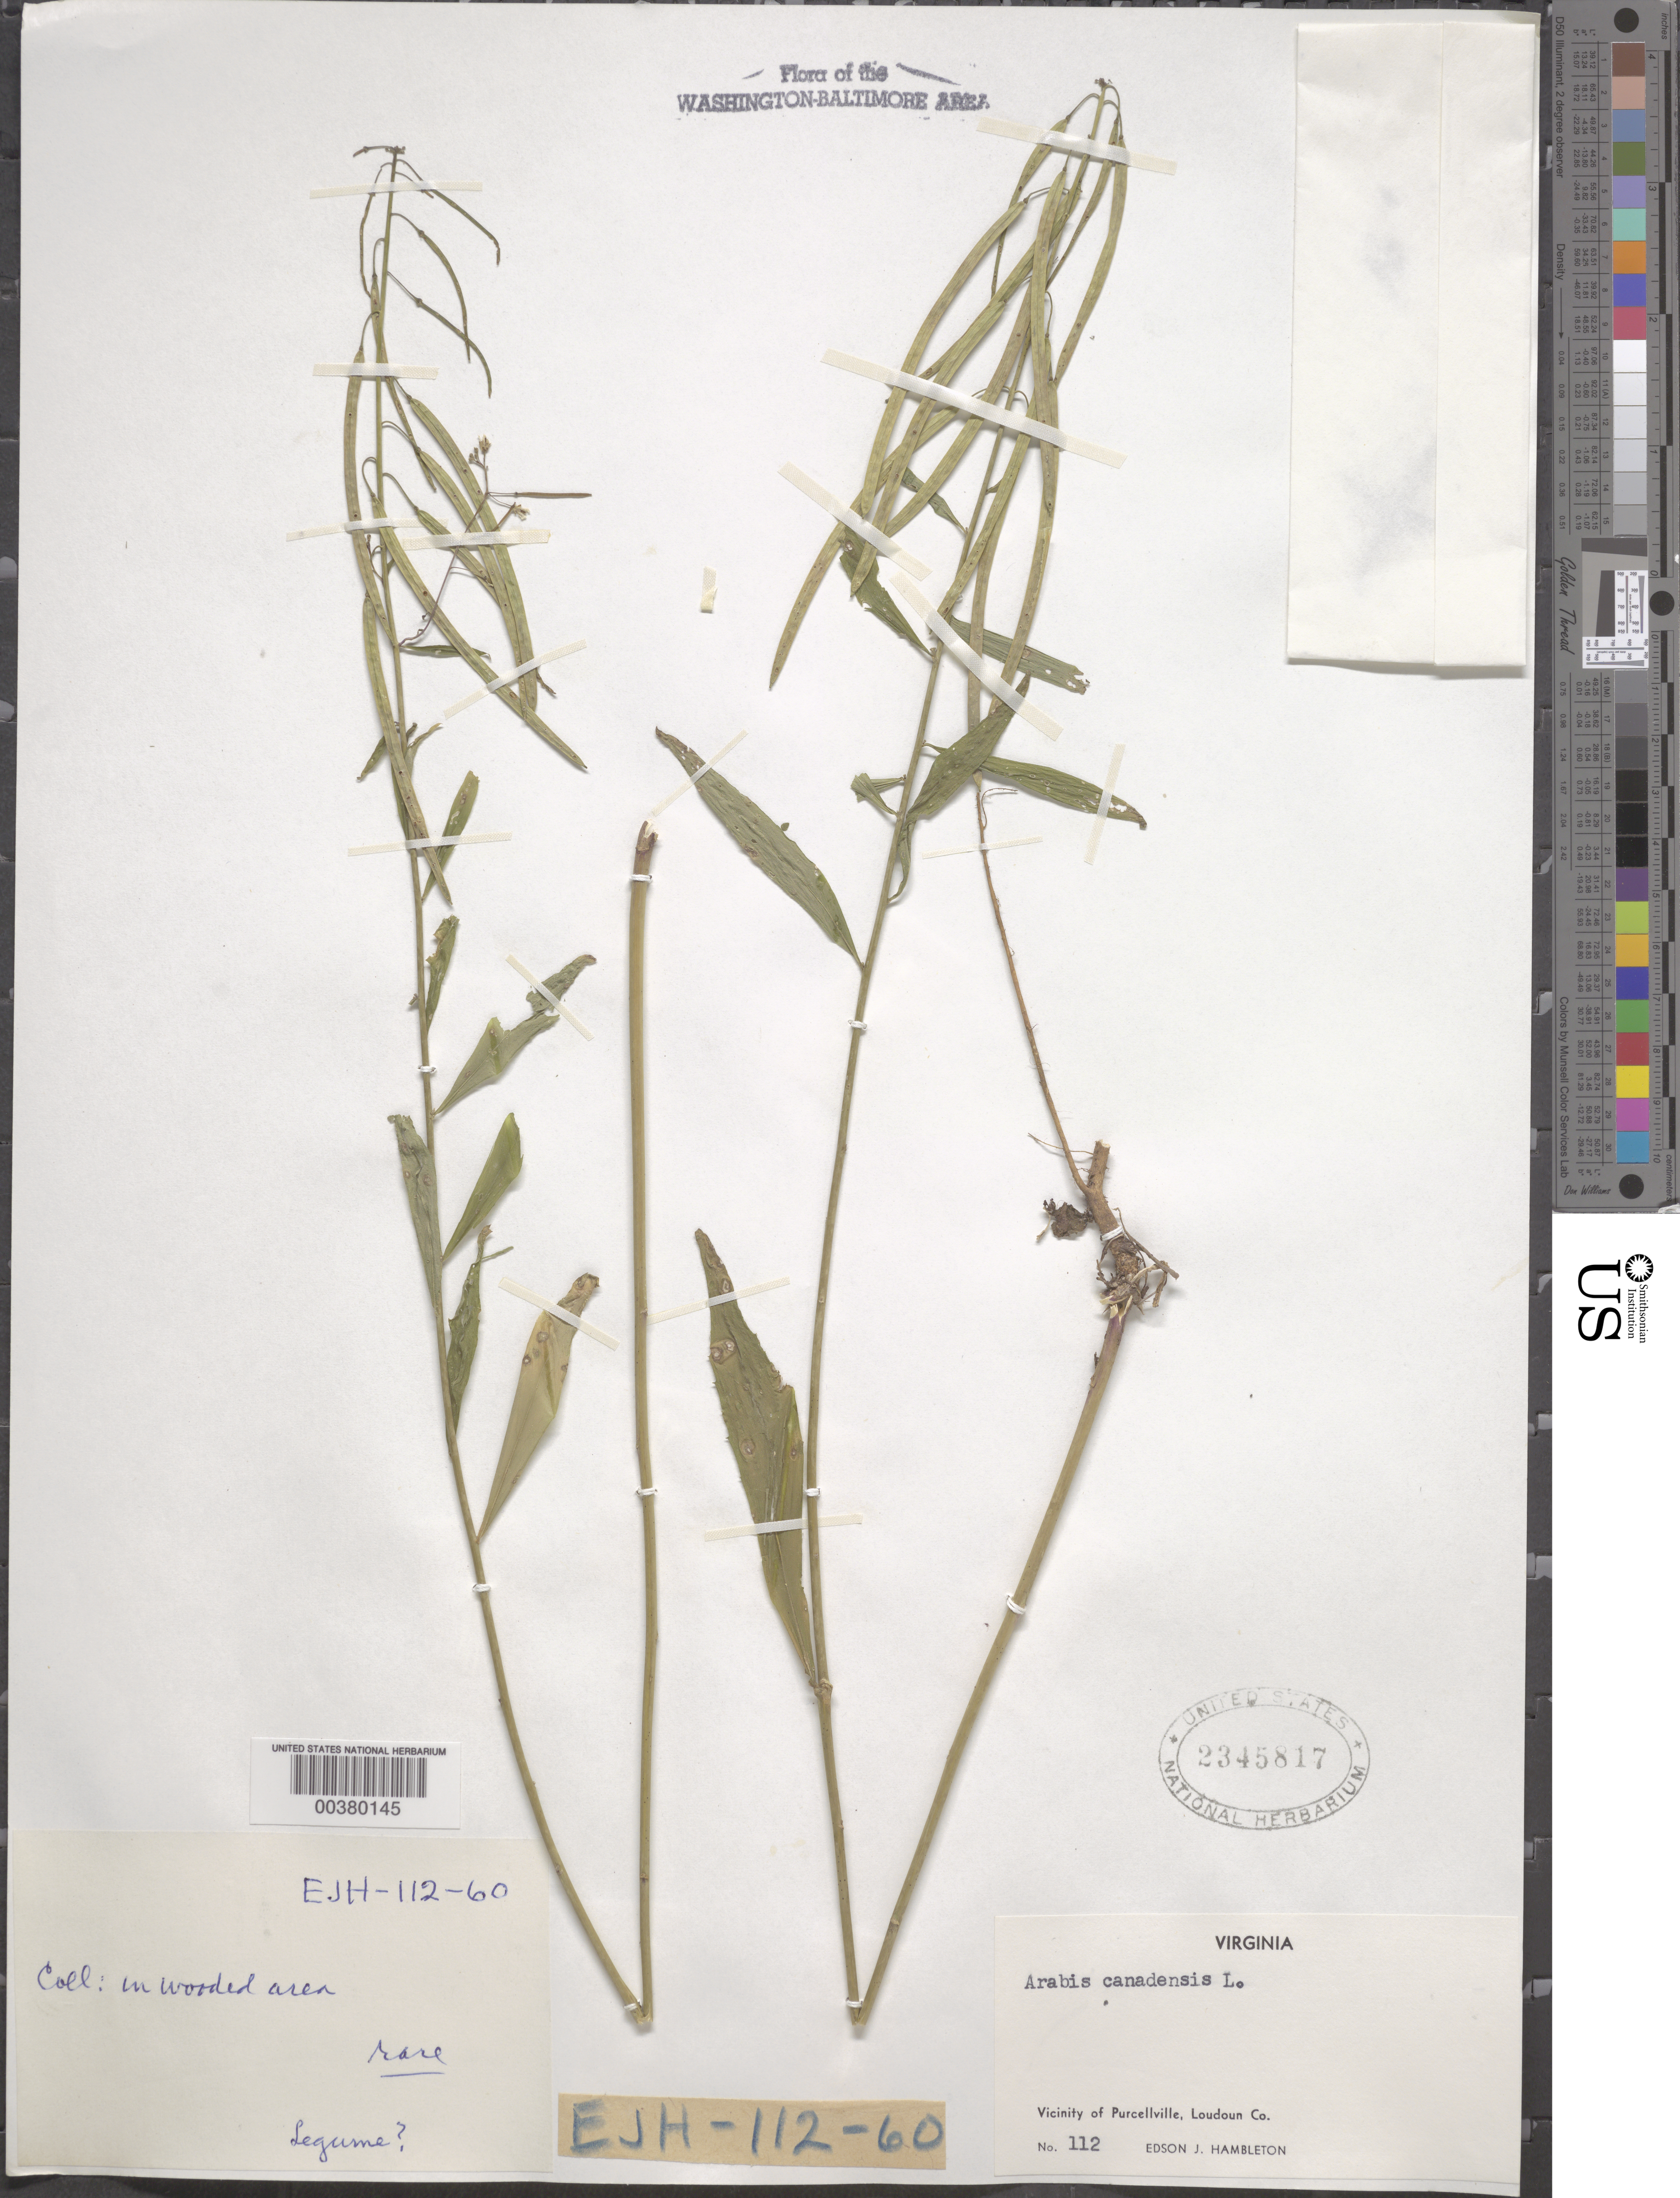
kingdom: Plantae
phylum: Tracheophyta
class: Magnoliopsida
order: Brassicales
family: Brassicaceae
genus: Boechera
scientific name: Boechera canadensis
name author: (L.) Al-Shehbaz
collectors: E. Hambleton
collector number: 112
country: United States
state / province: Virginia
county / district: Loudoun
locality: Purcellville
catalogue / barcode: US 2345817